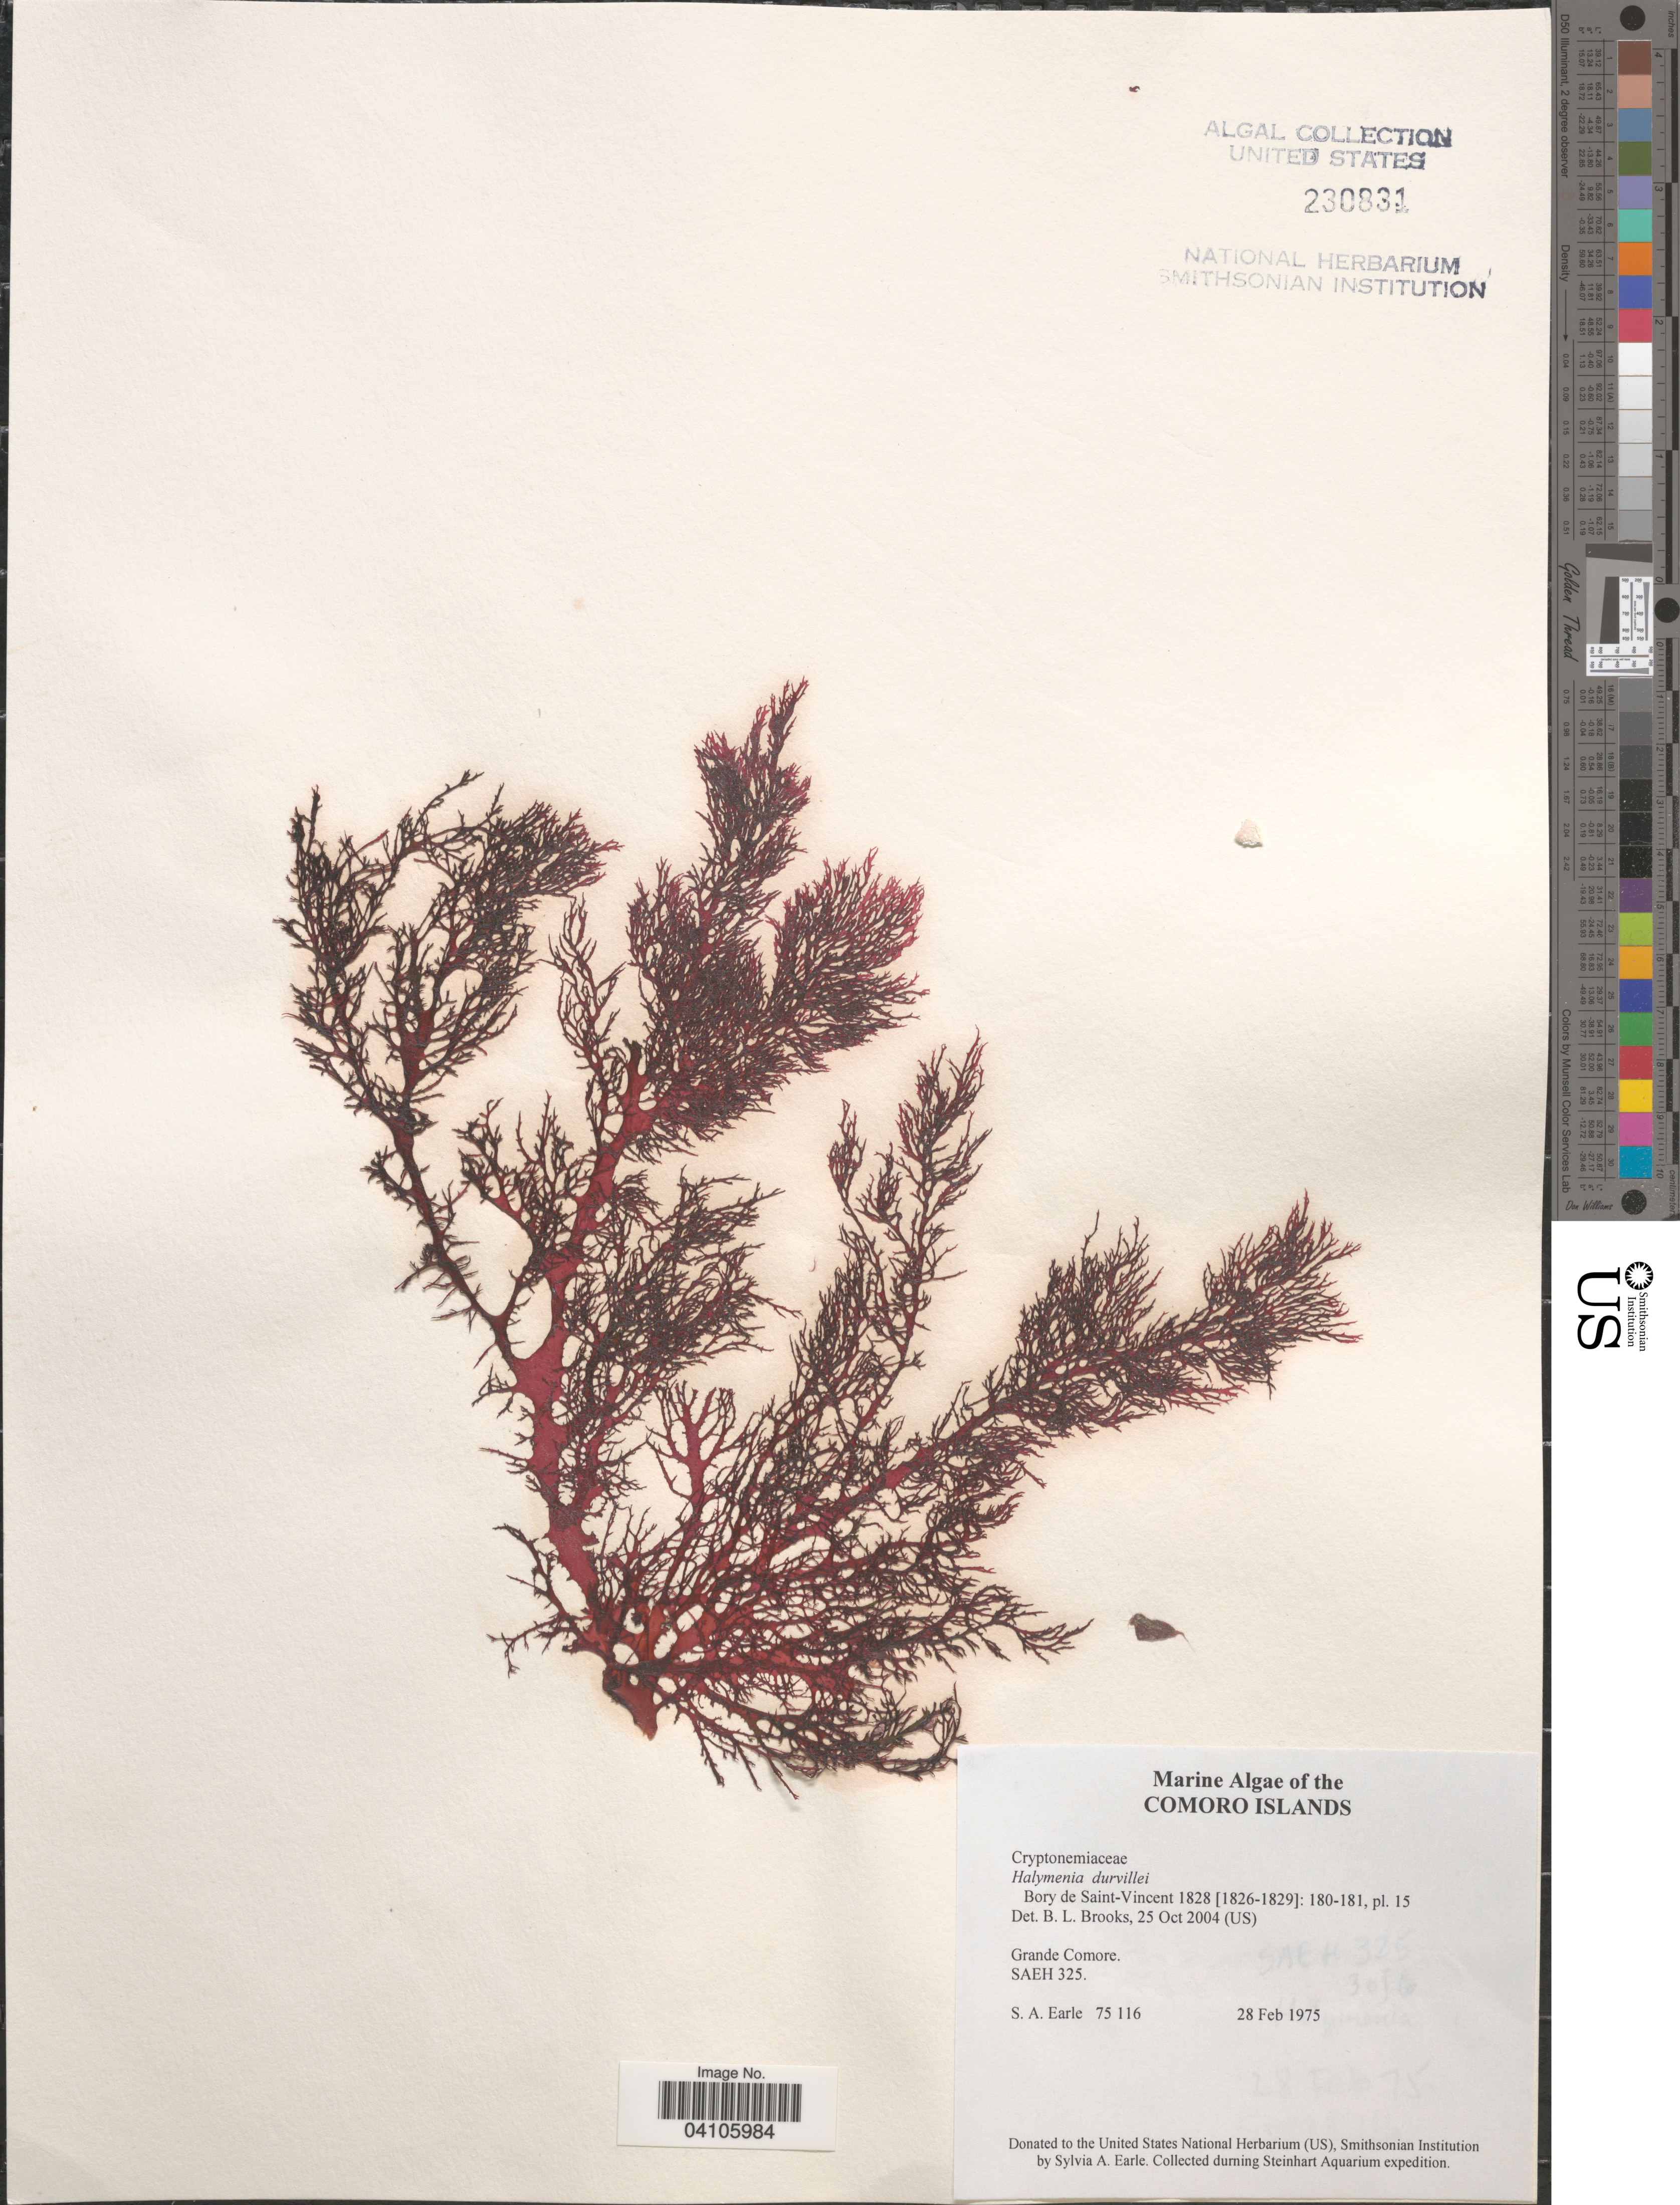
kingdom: Plantae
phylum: Rhodophyta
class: Florideophyceae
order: Halymeniales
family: Halymeniaceae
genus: Halymenia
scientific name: Halymenia durvillaei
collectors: S. A. Earle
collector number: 75116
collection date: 1975-02-28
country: Comoros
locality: Grande Comore. Steinhart Aquarium expedition.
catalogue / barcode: US 230831